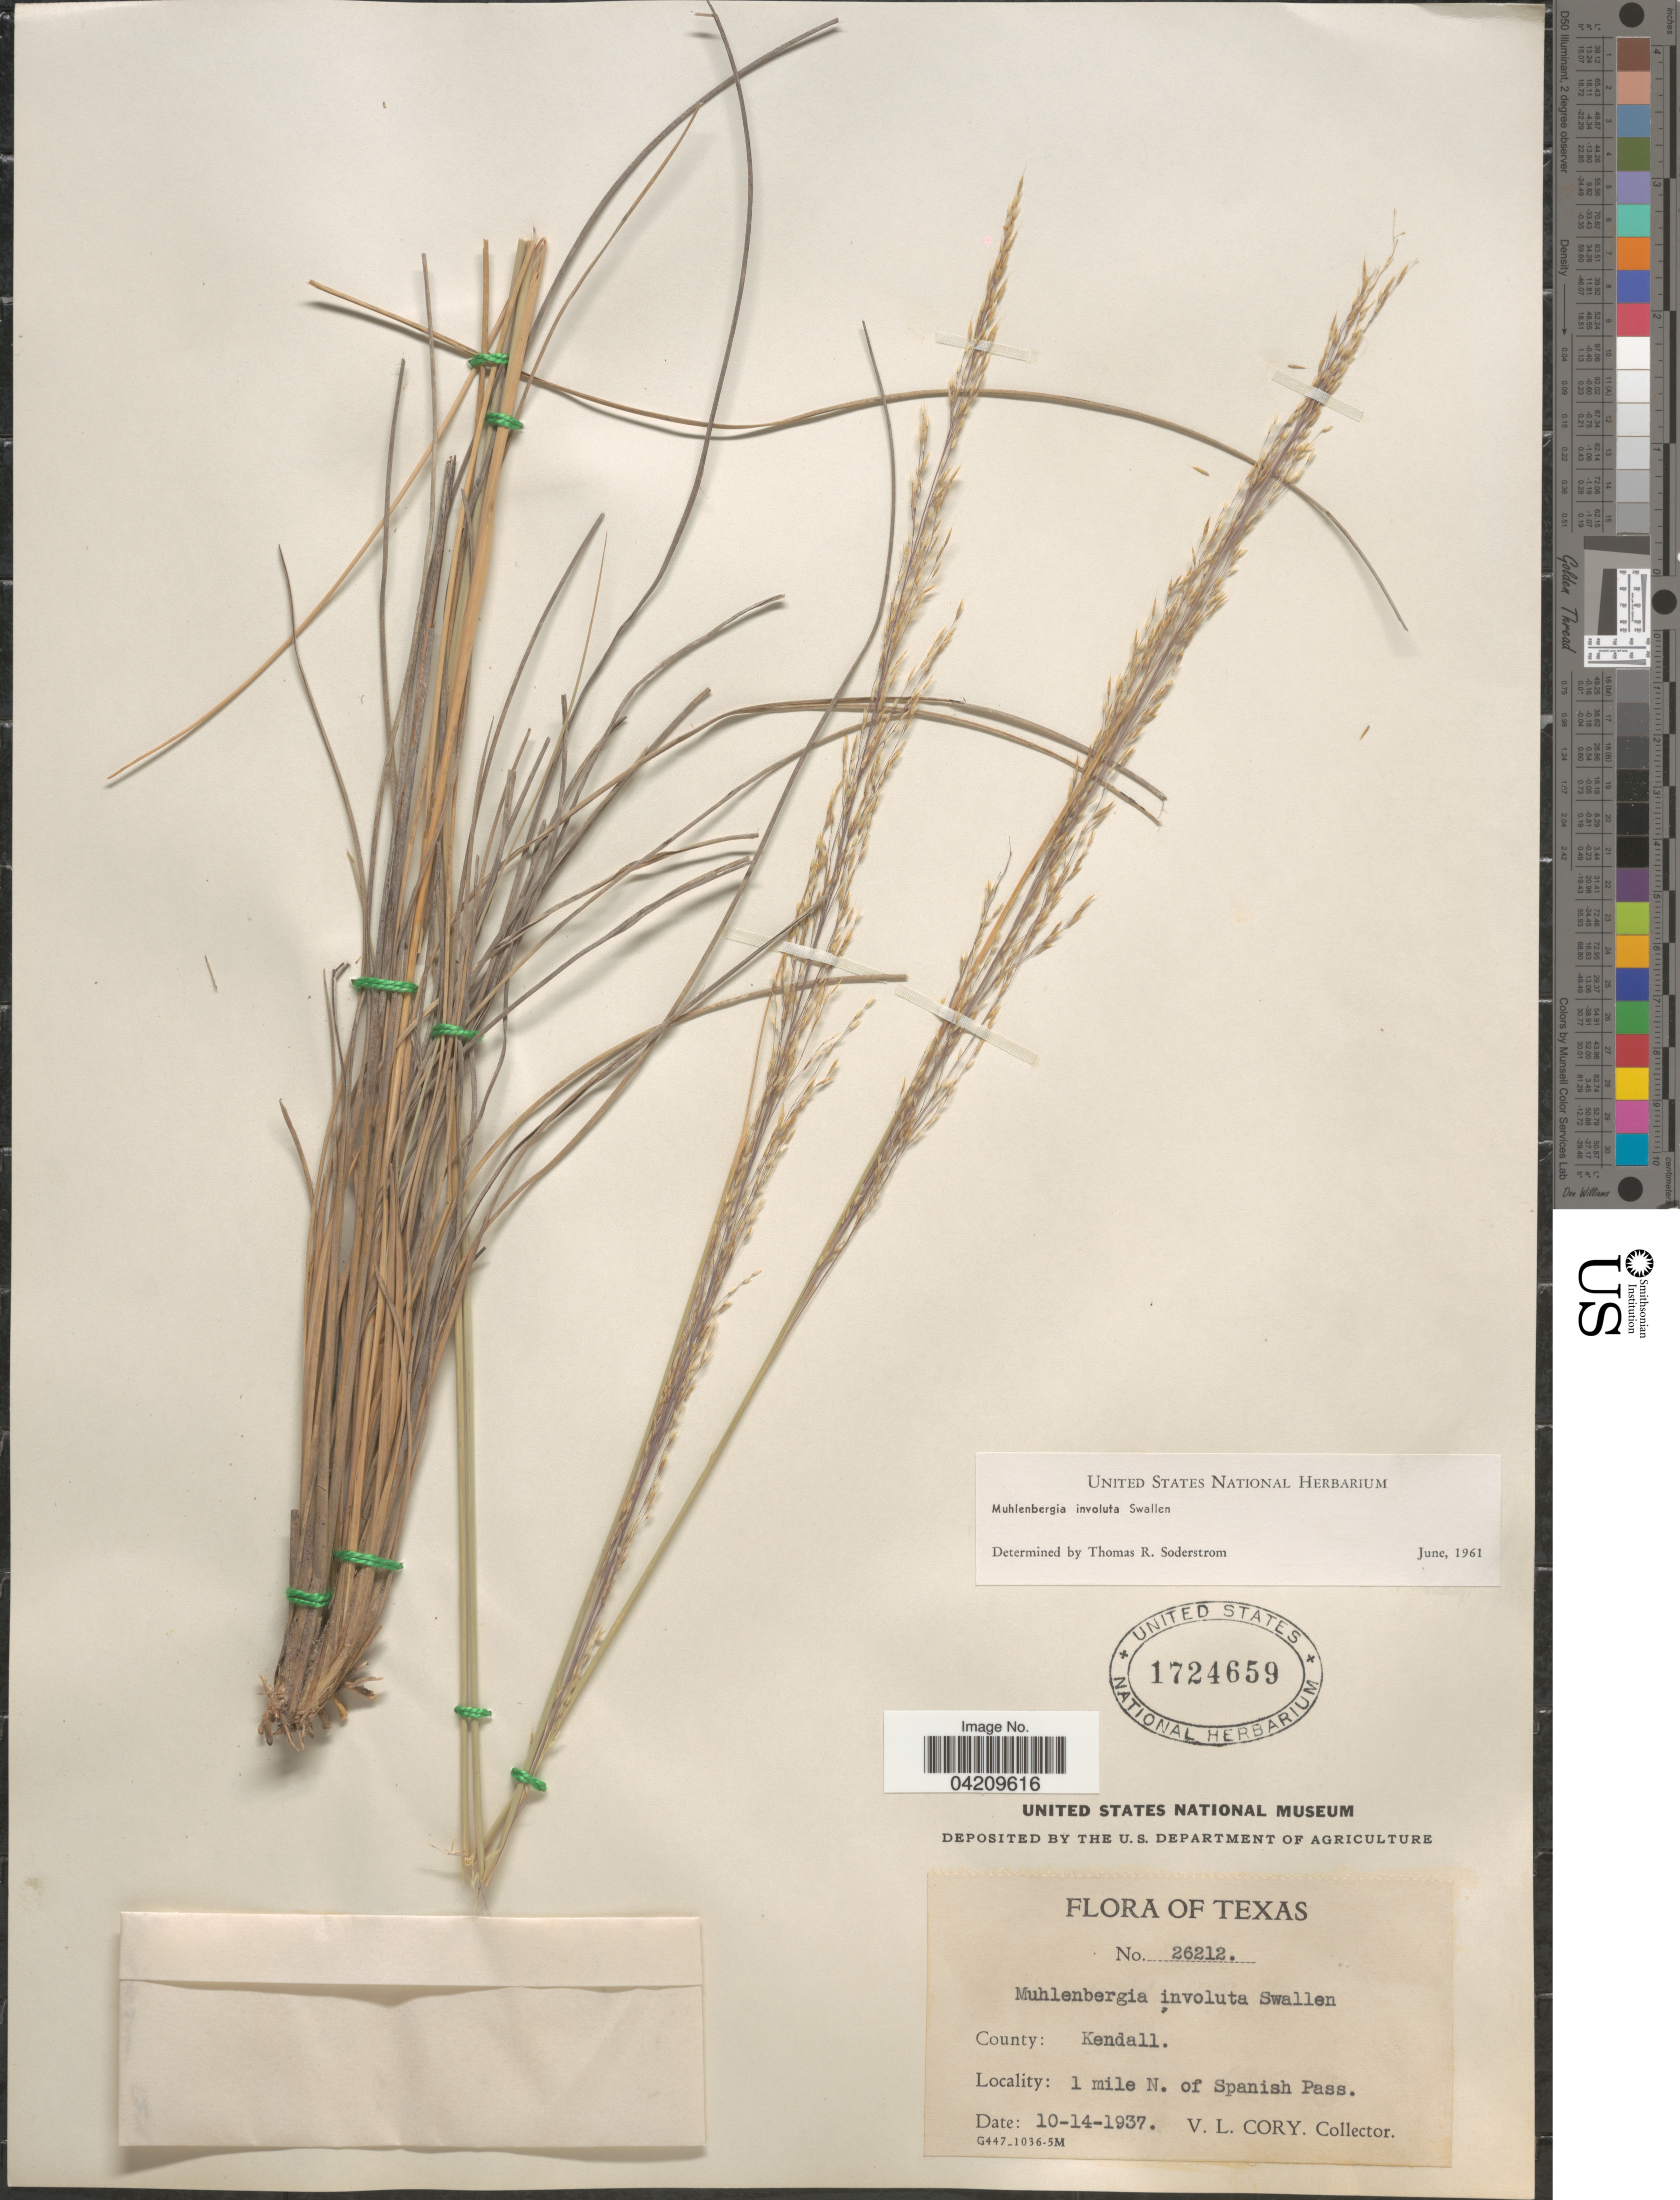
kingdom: Plantae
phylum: Tracheophyta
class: Liliopsida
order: Poales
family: Poaceae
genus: Muhlenbergia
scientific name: Muhlenbergia involuta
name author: Swallen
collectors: V. Cory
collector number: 26212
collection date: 1937-10-14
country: United States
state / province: Texas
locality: County: Kendall. 1 mile N. of Spanish Pass.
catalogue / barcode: US 1724659